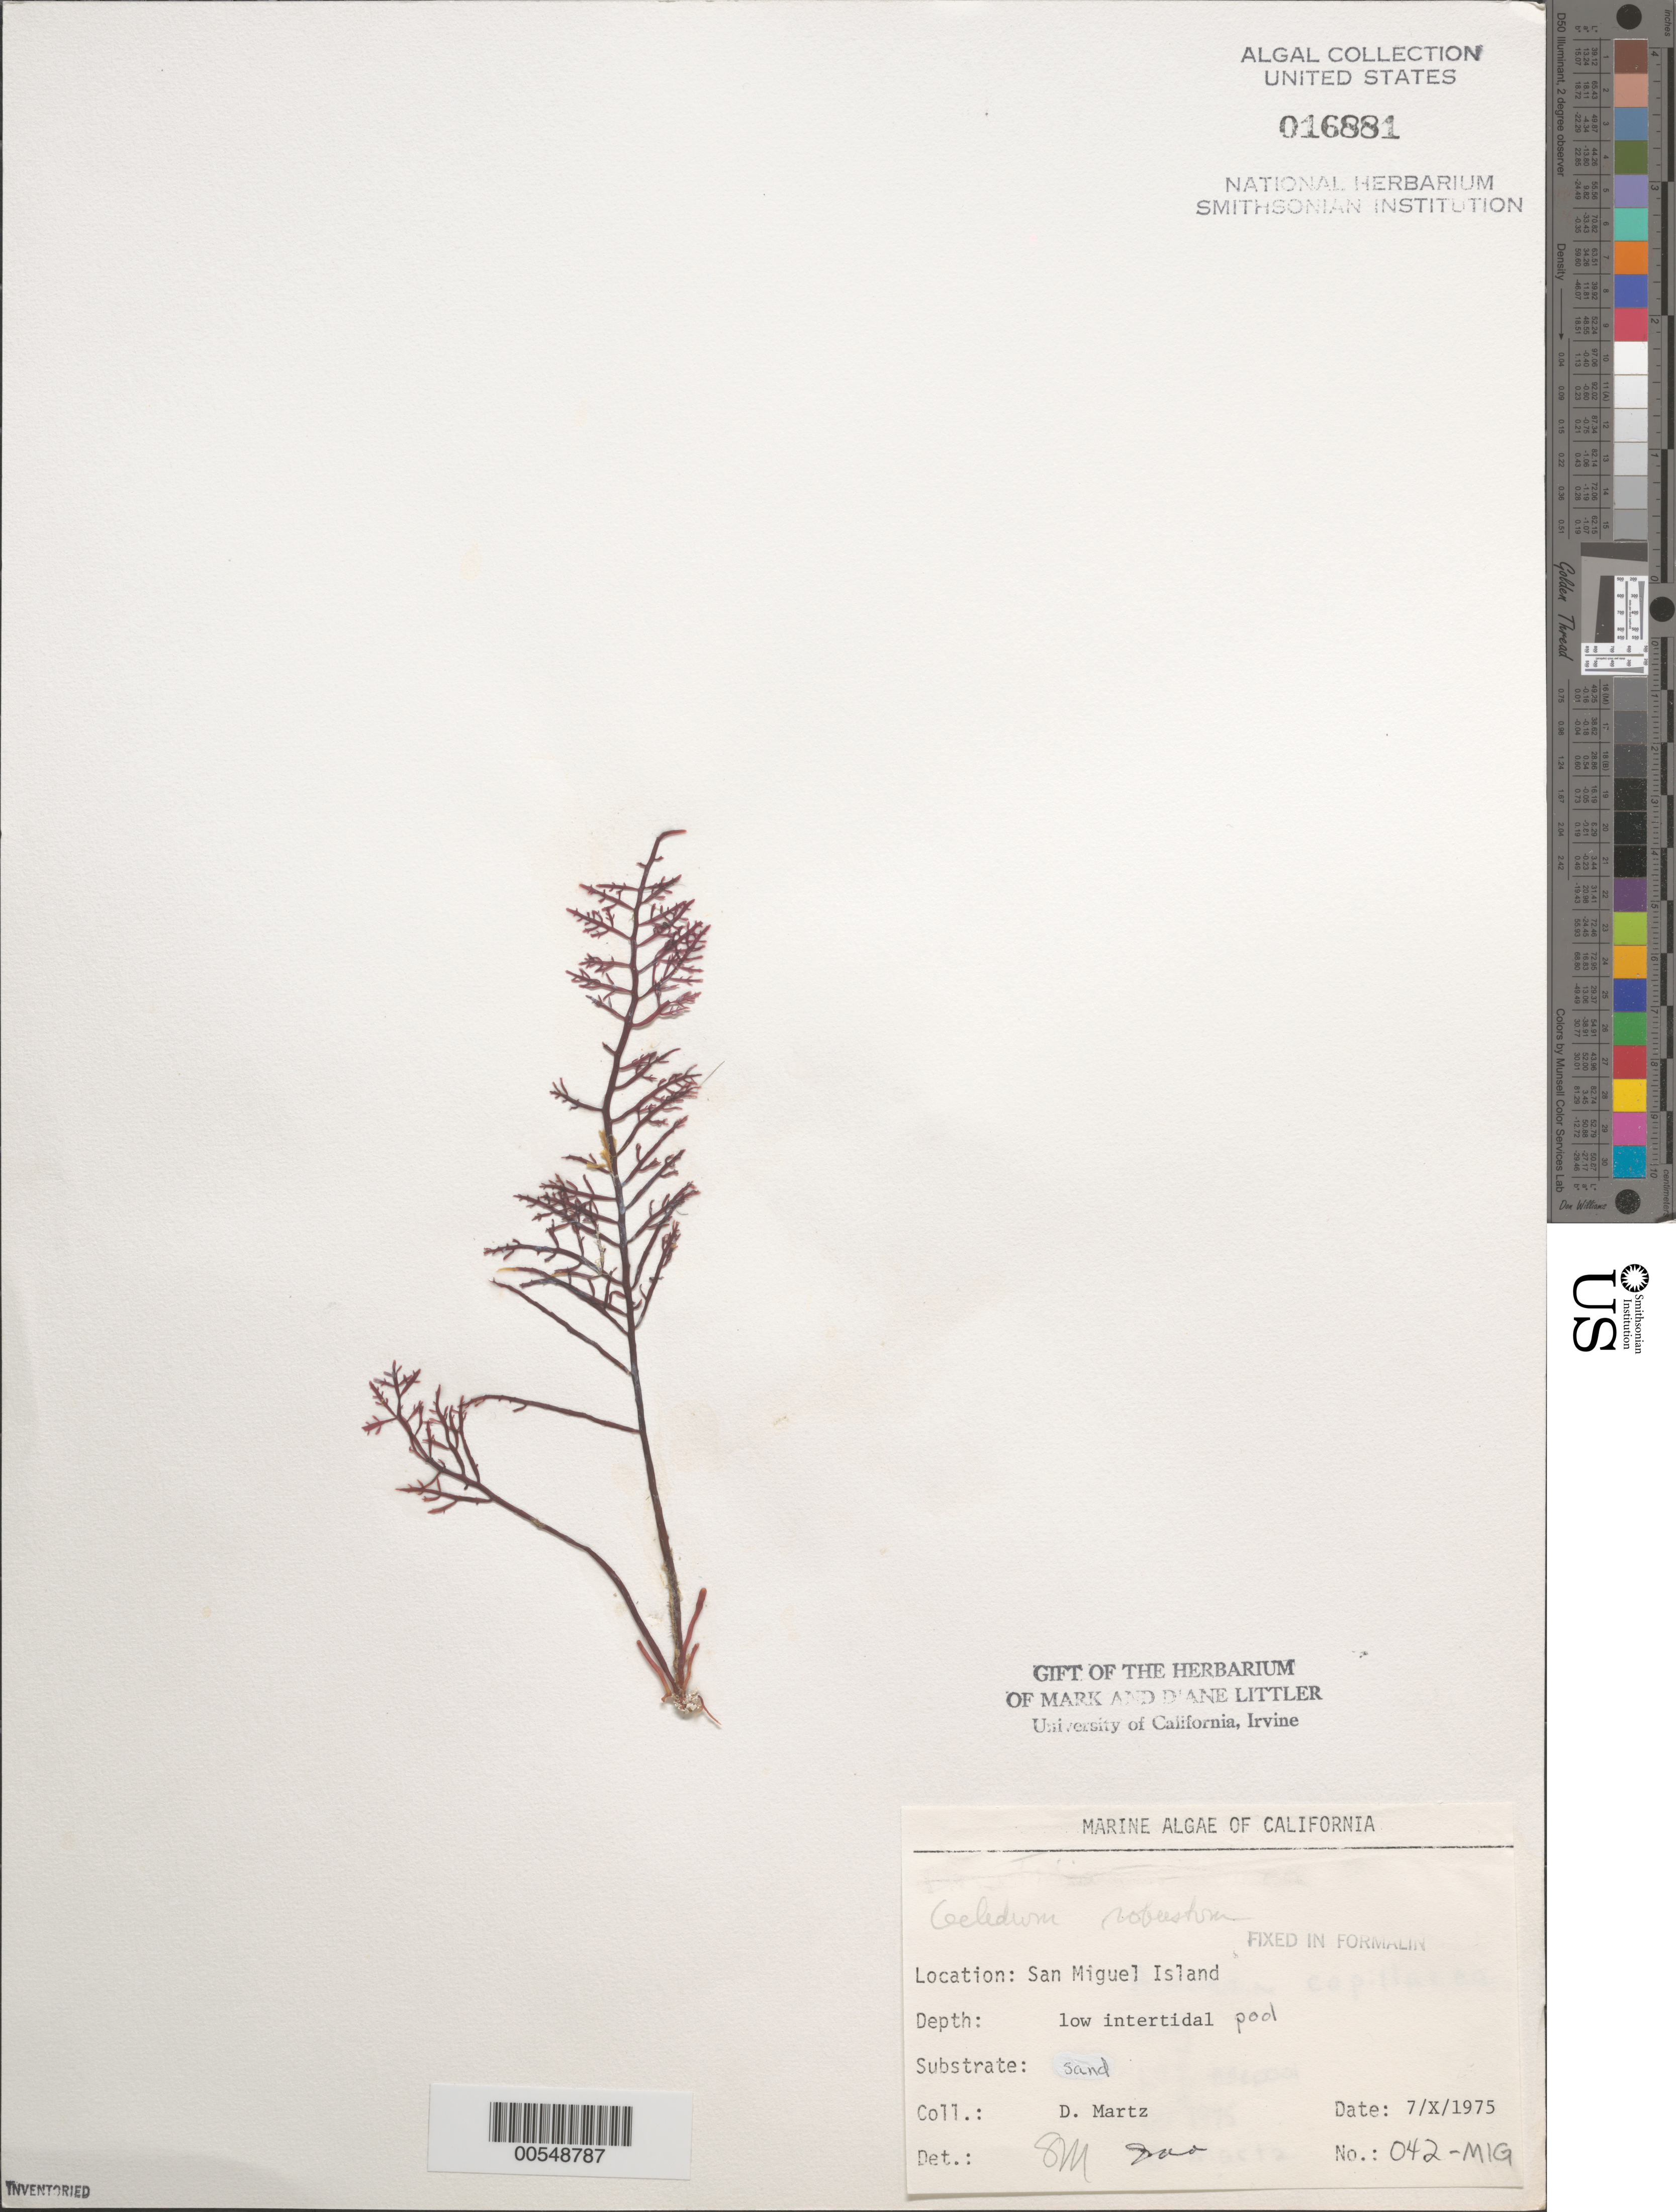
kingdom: Plantae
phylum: Rhodophyta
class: Florideophyceae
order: Gelidiales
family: Gelidiaceae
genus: Gelidium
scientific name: Gelidium robustum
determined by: Murray, S. N.; Abbott, I. A.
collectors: D. Martz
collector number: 042-mig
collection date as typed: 07 Oct 1975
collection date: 1975-10-07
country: United States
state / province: California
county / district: Santa Barbara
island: San Miguel Island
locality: Cuyler Harbor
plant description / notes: BLM-SOCALBIGHT Rocky Intertidal Survey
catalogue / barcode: US 16881